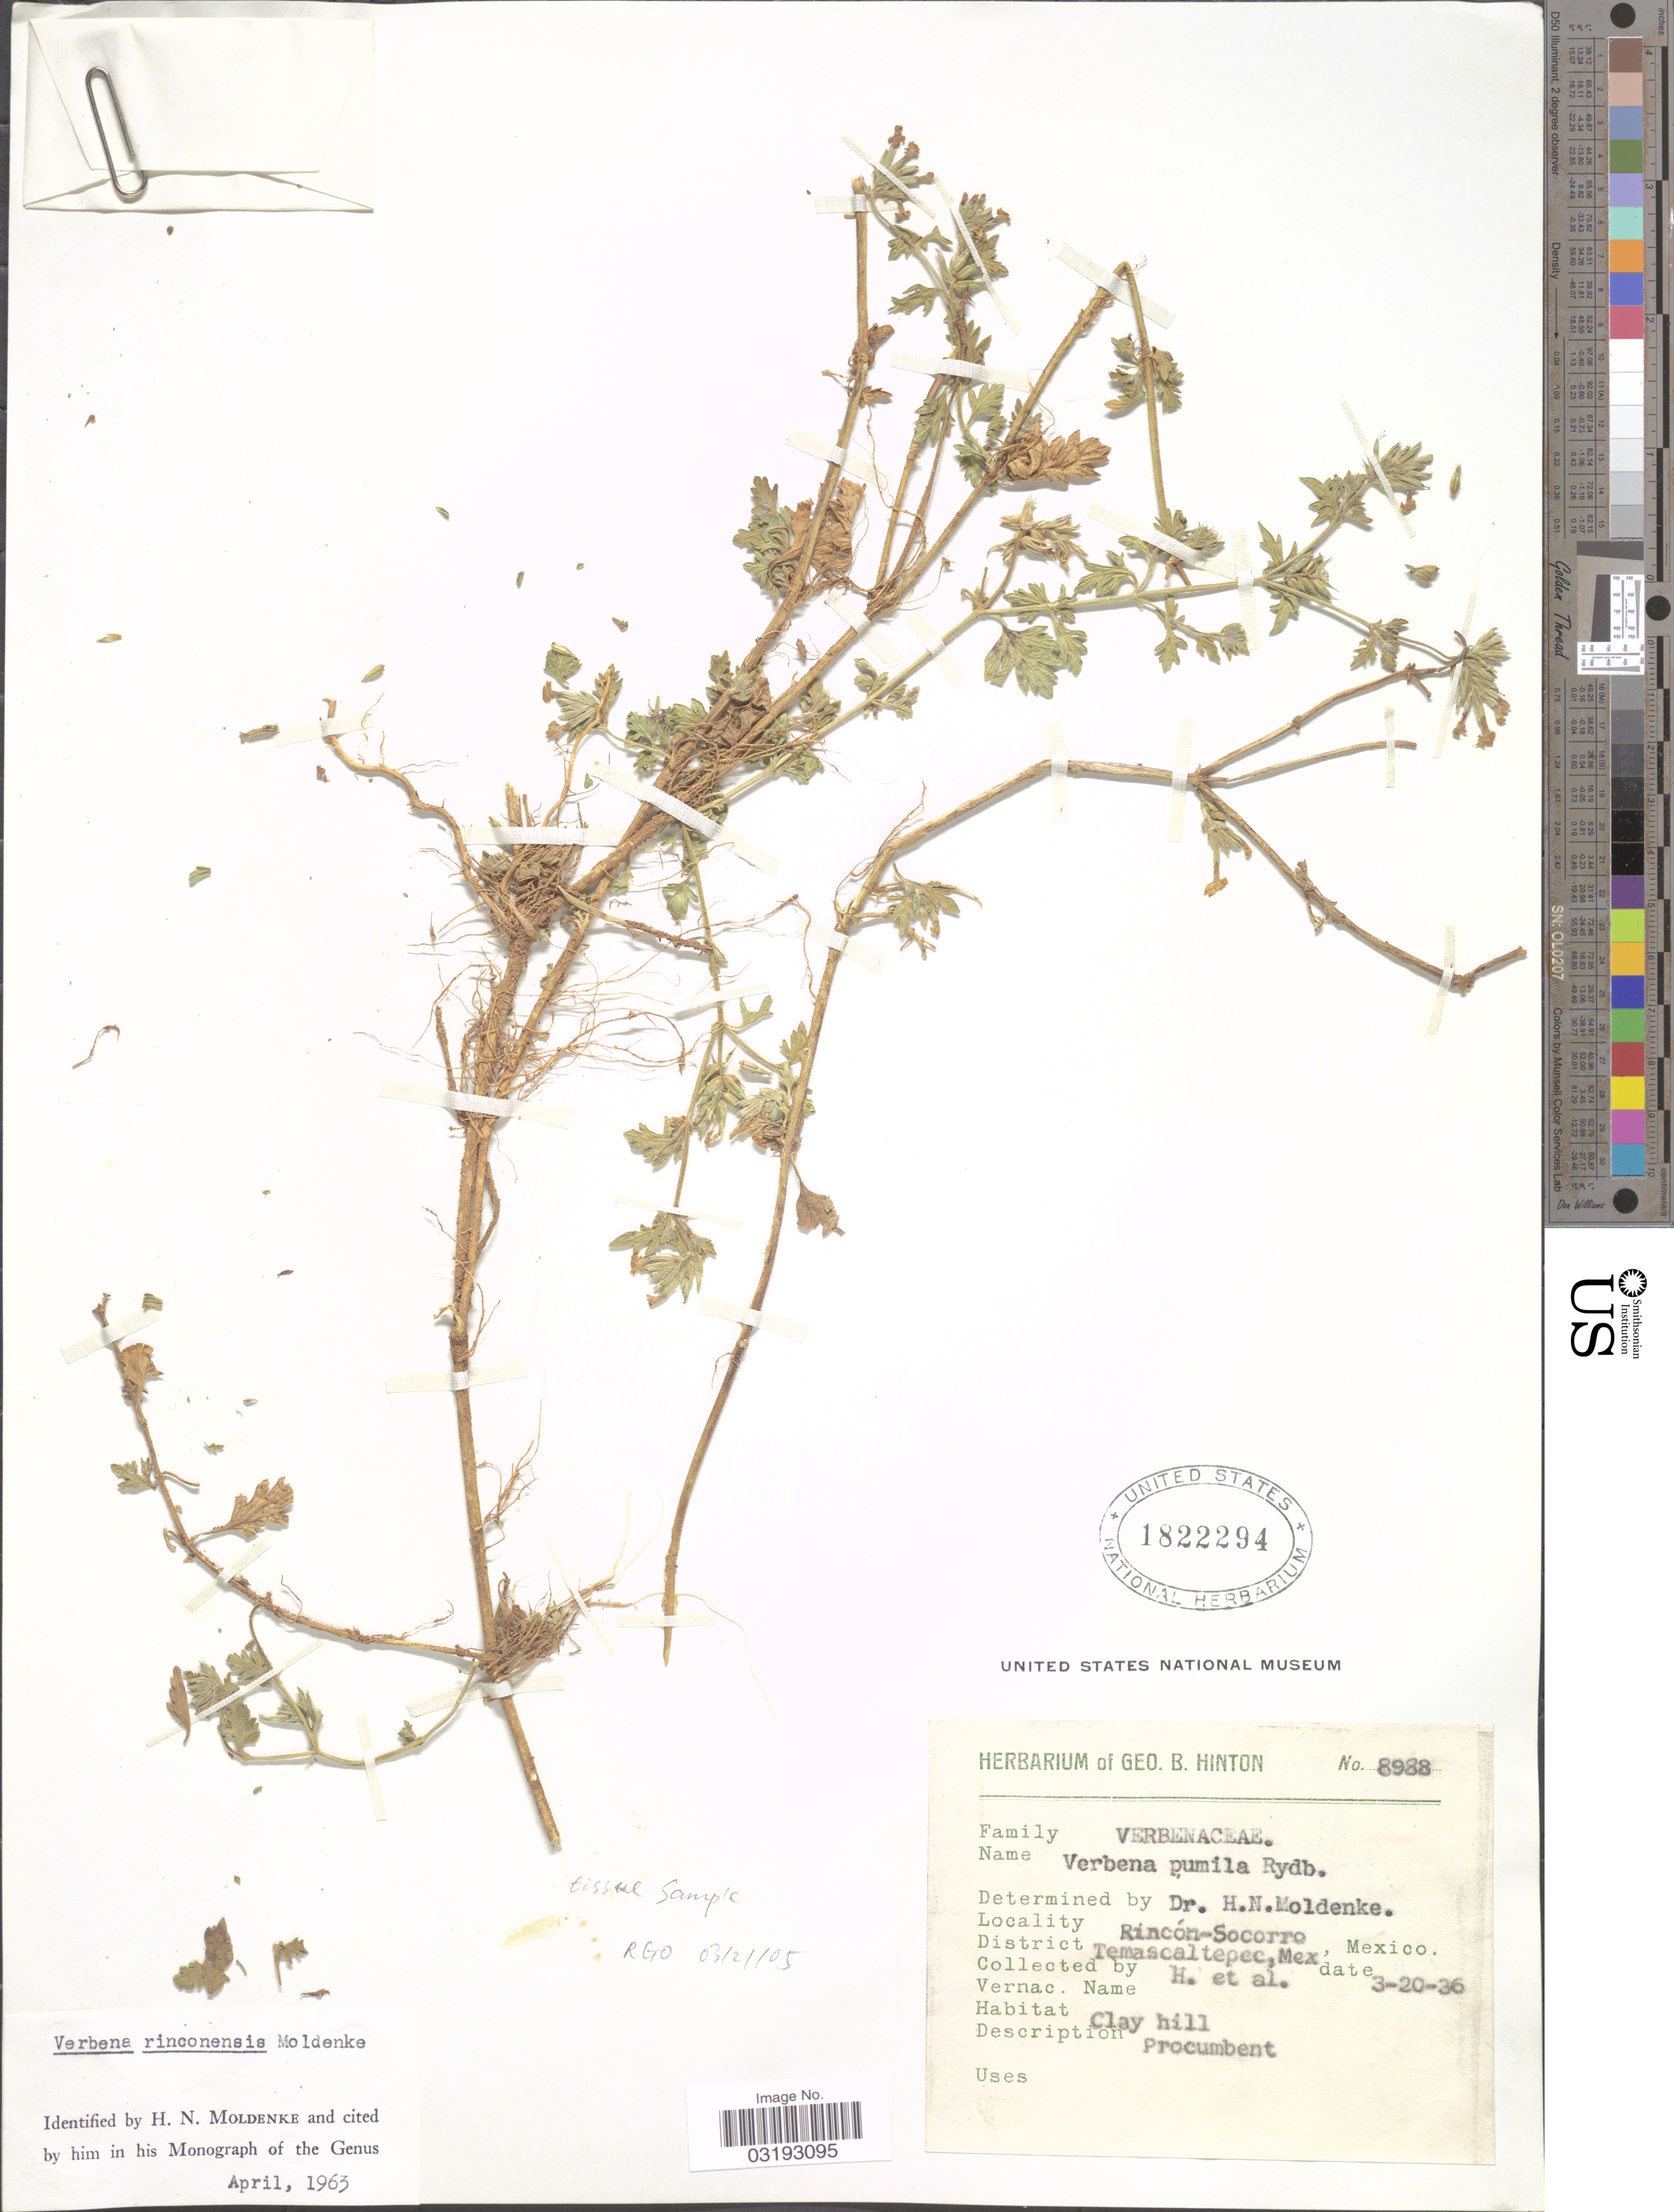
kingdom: Plantae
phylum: Tracheophyta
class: Magnoliopsida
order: Lamiales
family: Verbenaceae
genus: Verbena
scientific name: Verbena rinconensis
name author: Moldenke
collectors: G. B. Hinton & et al.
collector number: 8988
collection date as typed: Transcribed d/m/y: 20/3/36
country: Mexico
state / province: México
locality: Rincón-Socorro. District Temascaltepec, Mex.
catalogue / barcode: US 1822294